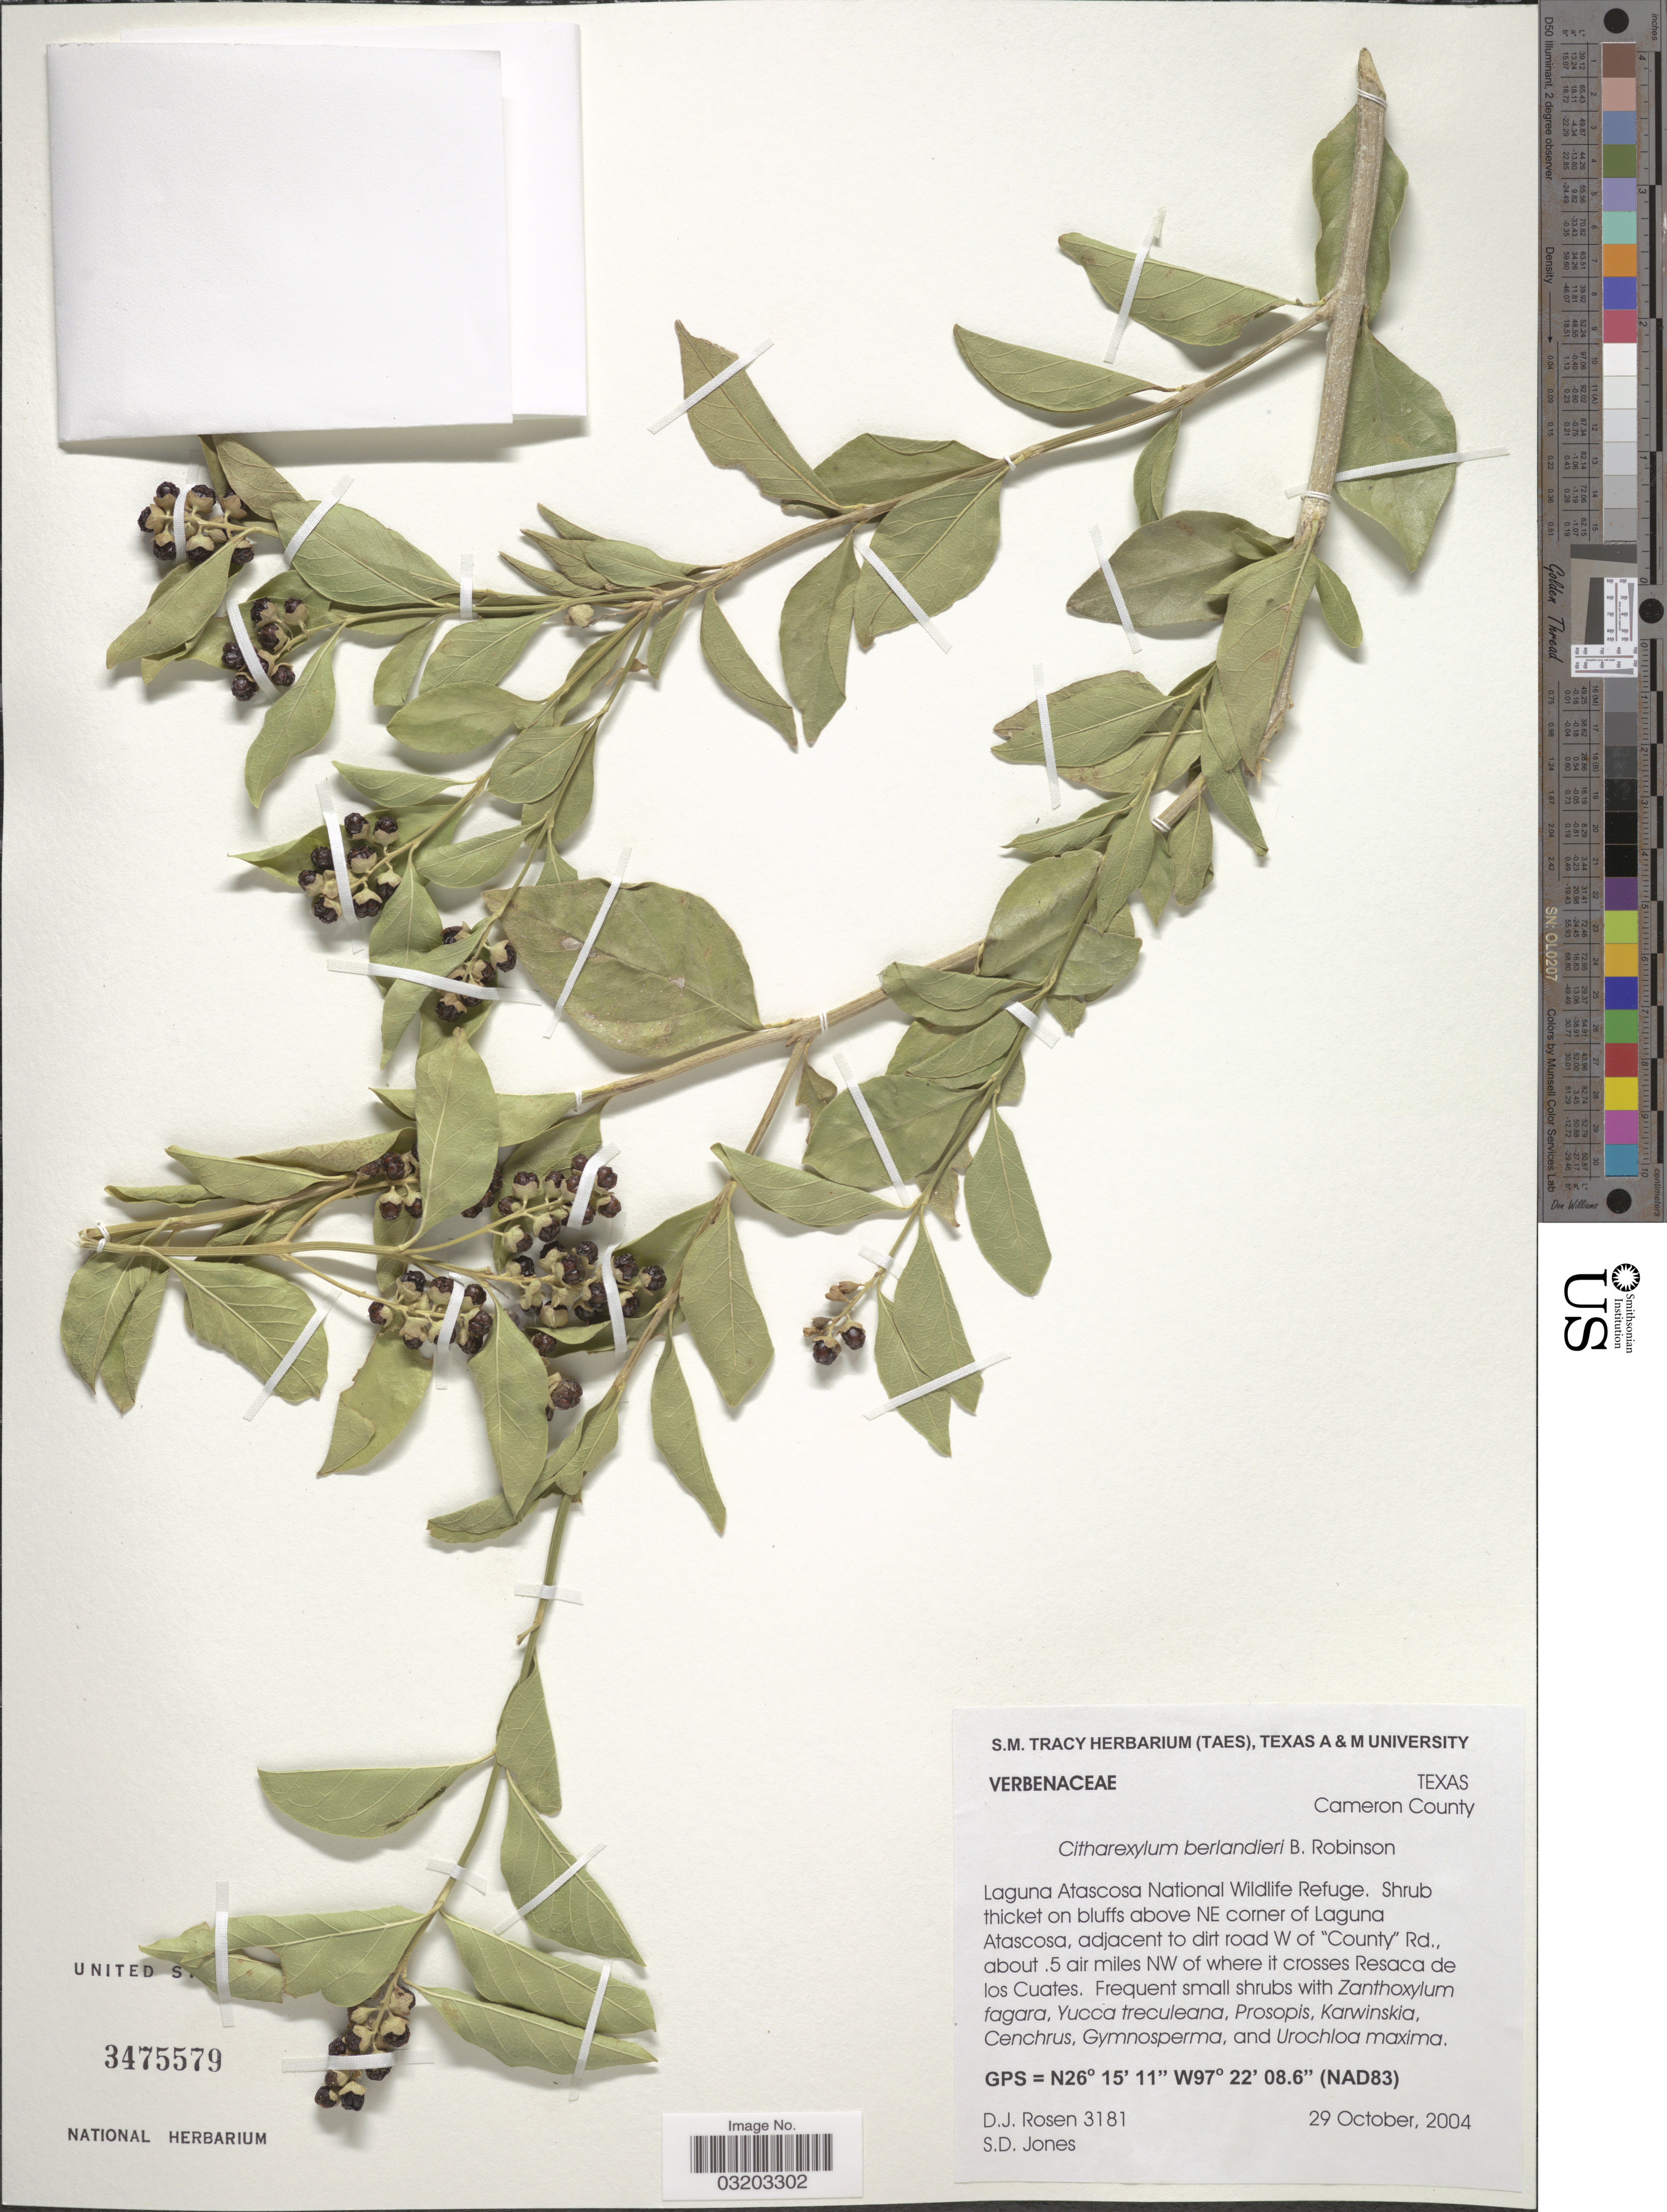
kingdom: Plantae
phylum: Tracheophyta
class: Magnoliopsida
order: Lamiales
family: Verbenaceae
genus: Citharexylum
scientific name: Citharexylum berlandieri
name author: B.L. Rob.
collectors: D. J. Rosen & S. D. Jones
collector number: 3181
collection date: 2004-10-29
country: United States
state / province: Texas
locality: Cameron County. Laguna Atascosa National Wildlife Refuge. Shrub thicket on bluffs above NE corner of Laguna Atascosa, adjacent to dirt road W of "County" Rd., about .5 air miles NW of where it crosses Resaca de los Cuates.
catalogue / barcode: US 3475579